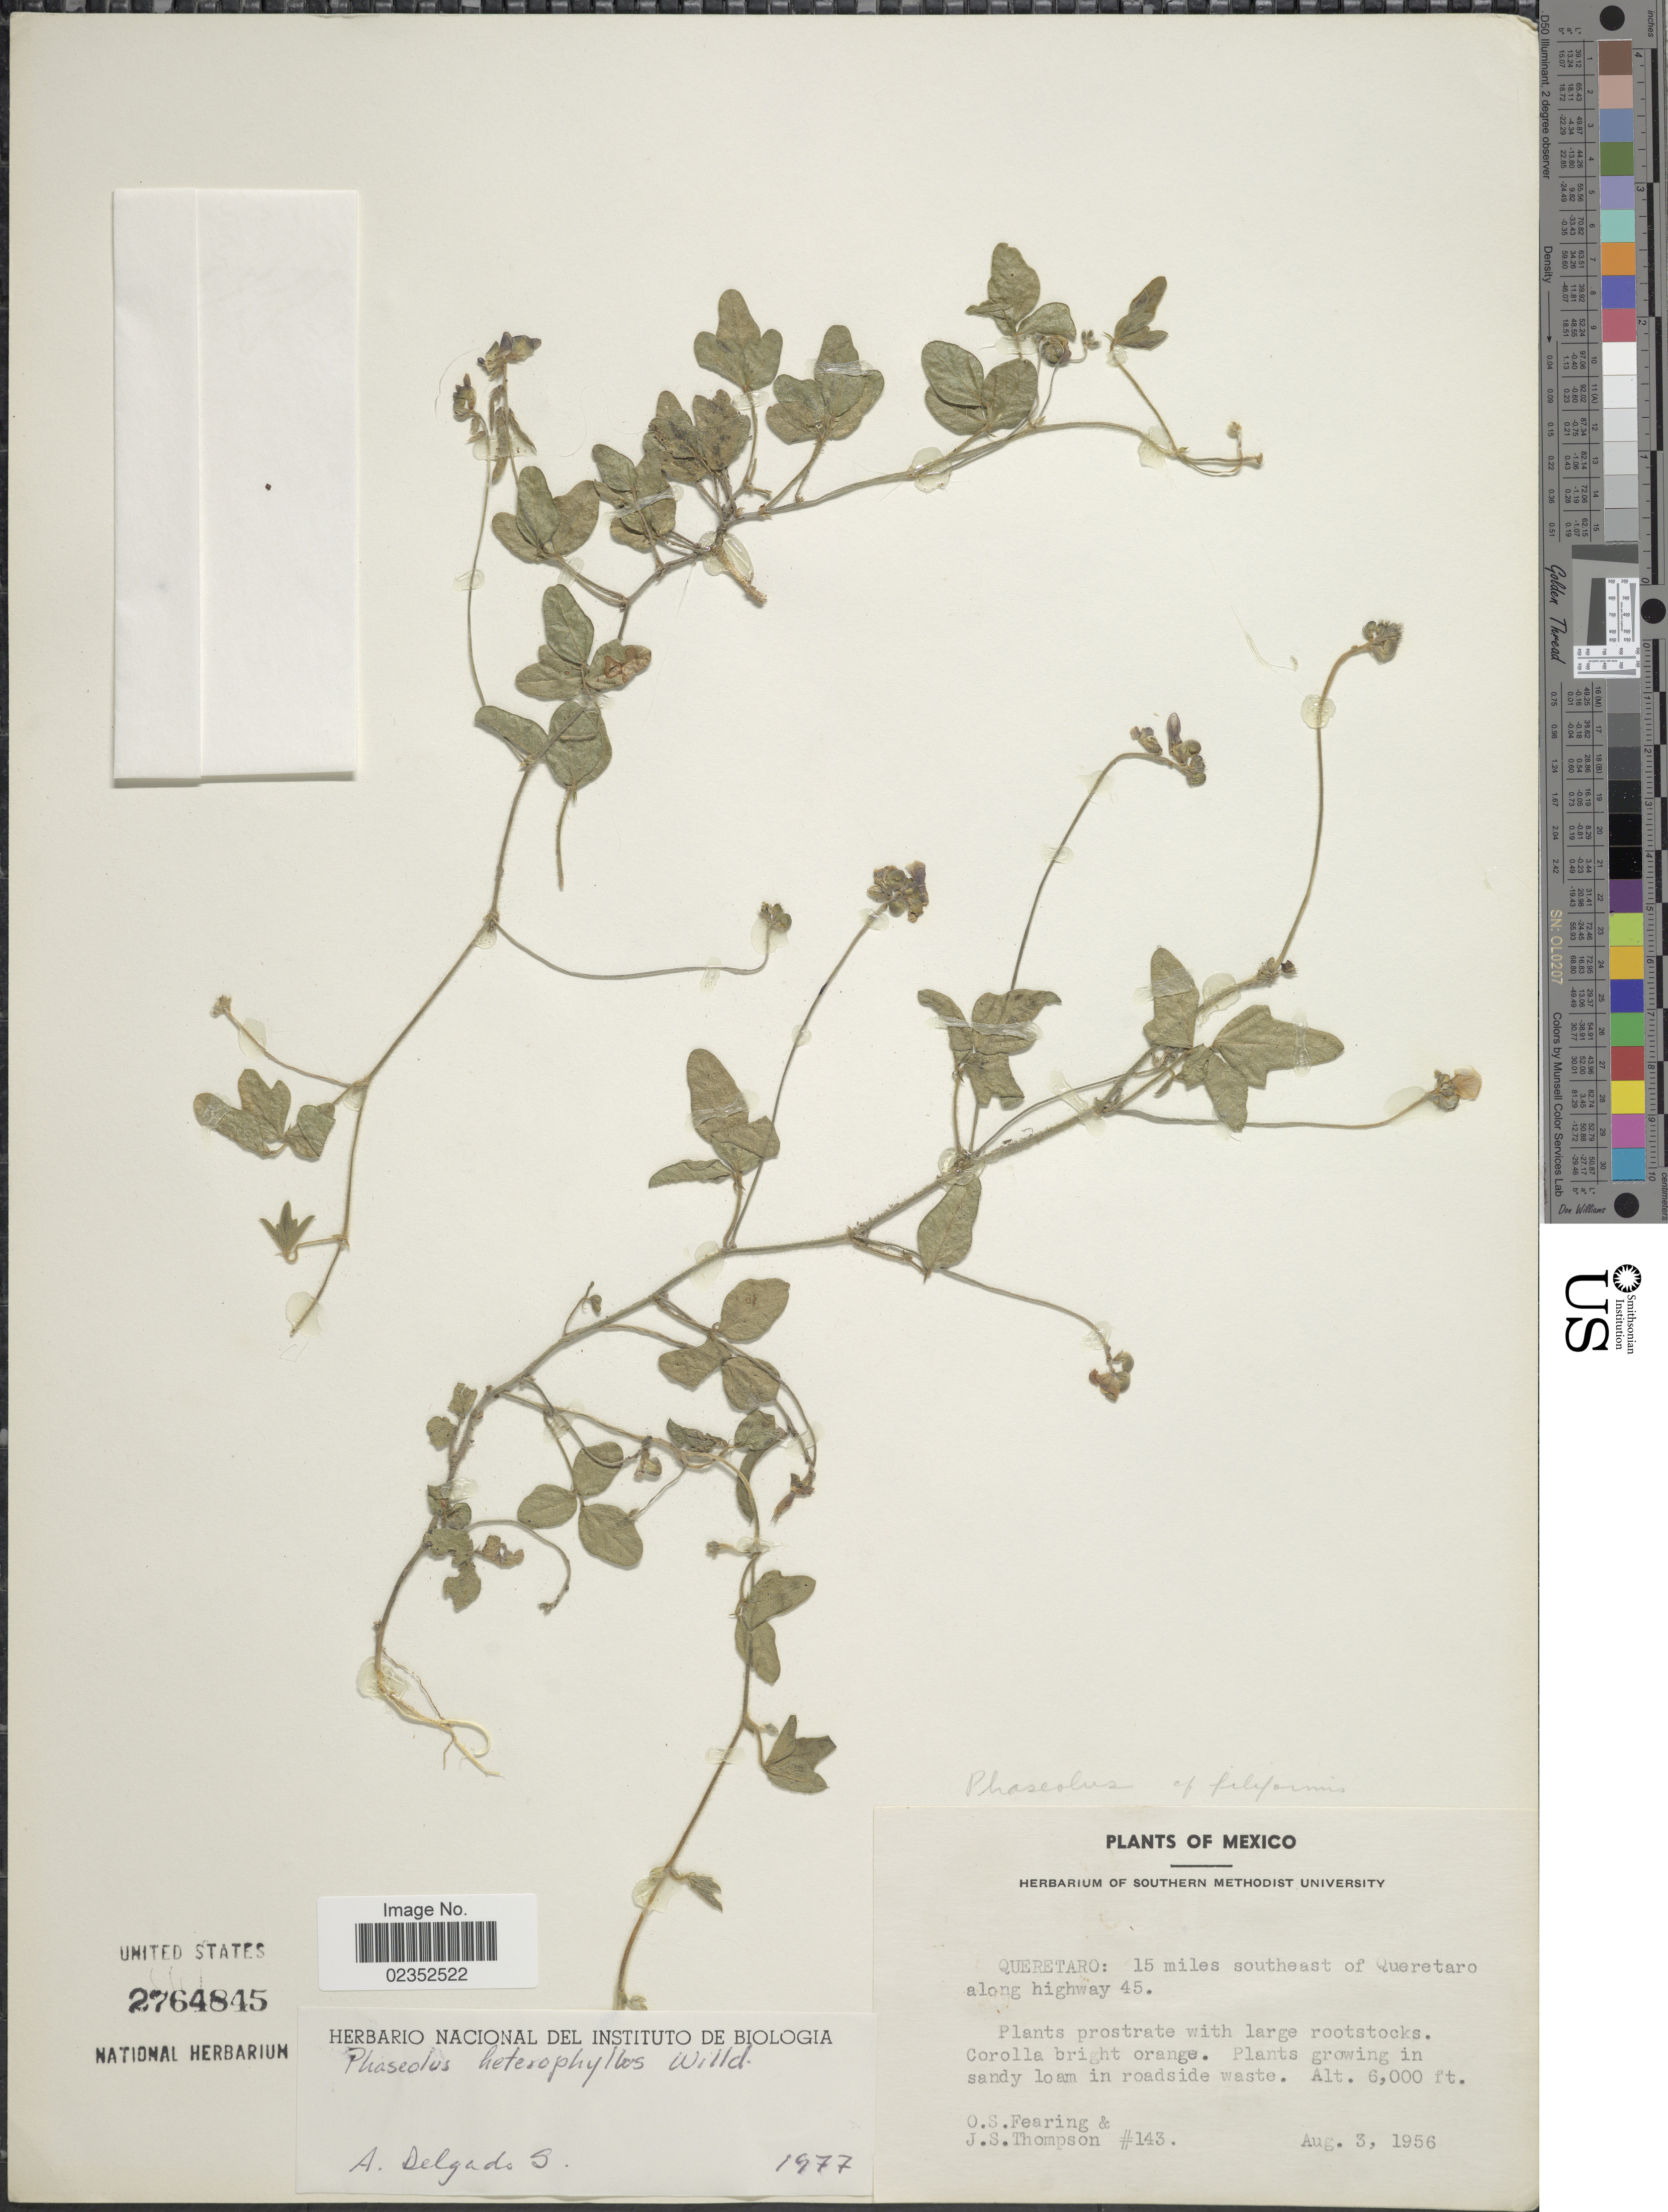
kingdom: Plantae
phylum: Tracheophyta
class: Magnoliopsida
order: Fabales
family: Fabaceae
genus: Macroptilium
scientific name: Macroptilium gibbosifolium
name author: (Ortega) A. Delgado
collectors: O. S. Fearing & J. S. Thompson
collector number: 143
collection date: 1956-08-03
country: Mexico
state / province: Querétaro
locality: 15 miles southeast of Queretaro along highway 45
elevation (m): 1829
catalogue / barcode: US 2764845